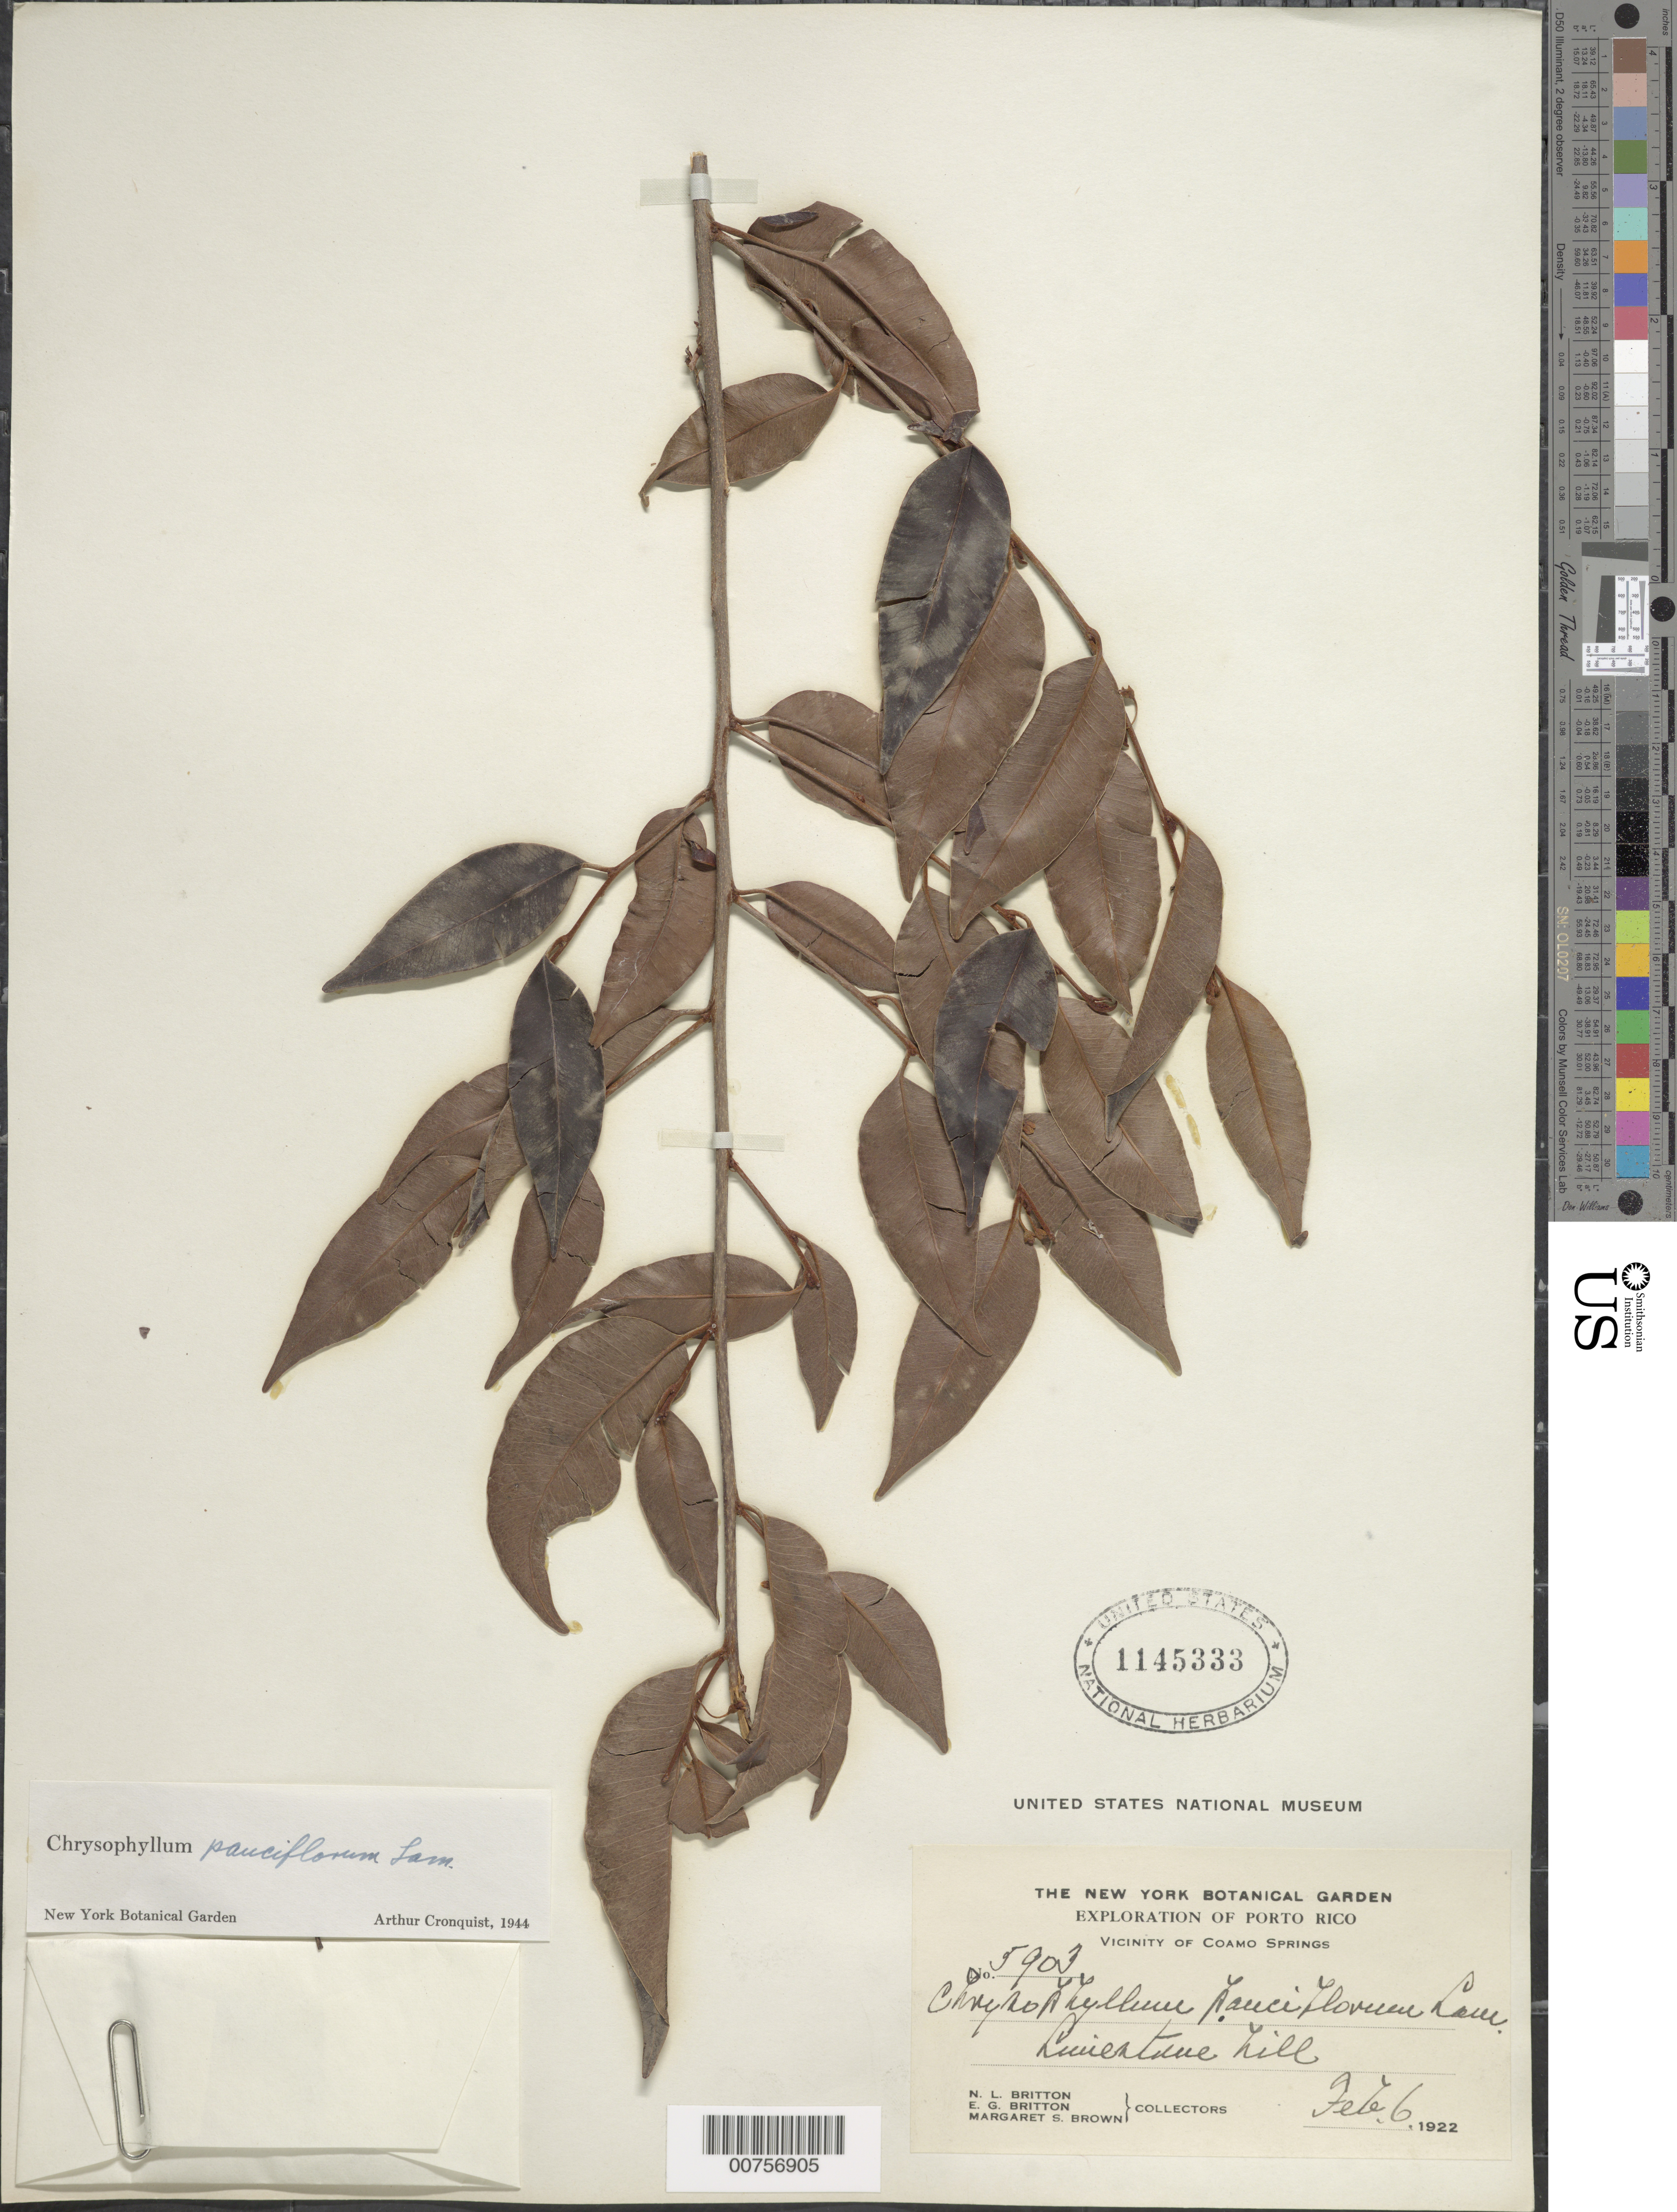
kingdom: Plantae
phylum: Tracheophyta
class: Magnoliopsida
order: Ericales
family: Sapotaceae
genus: Chrysophyllum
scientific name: Chrysophyllum pauciflorum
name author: Lam.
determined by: Cronquist, A. J.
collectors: N. Britton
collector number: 5903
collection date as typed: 06 Feb 1922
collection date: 1922-02-06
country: Puerto Rico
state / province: Coamo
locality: Vicinity of Coamo Springs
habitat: Limestone hill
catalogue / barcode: US 1145333